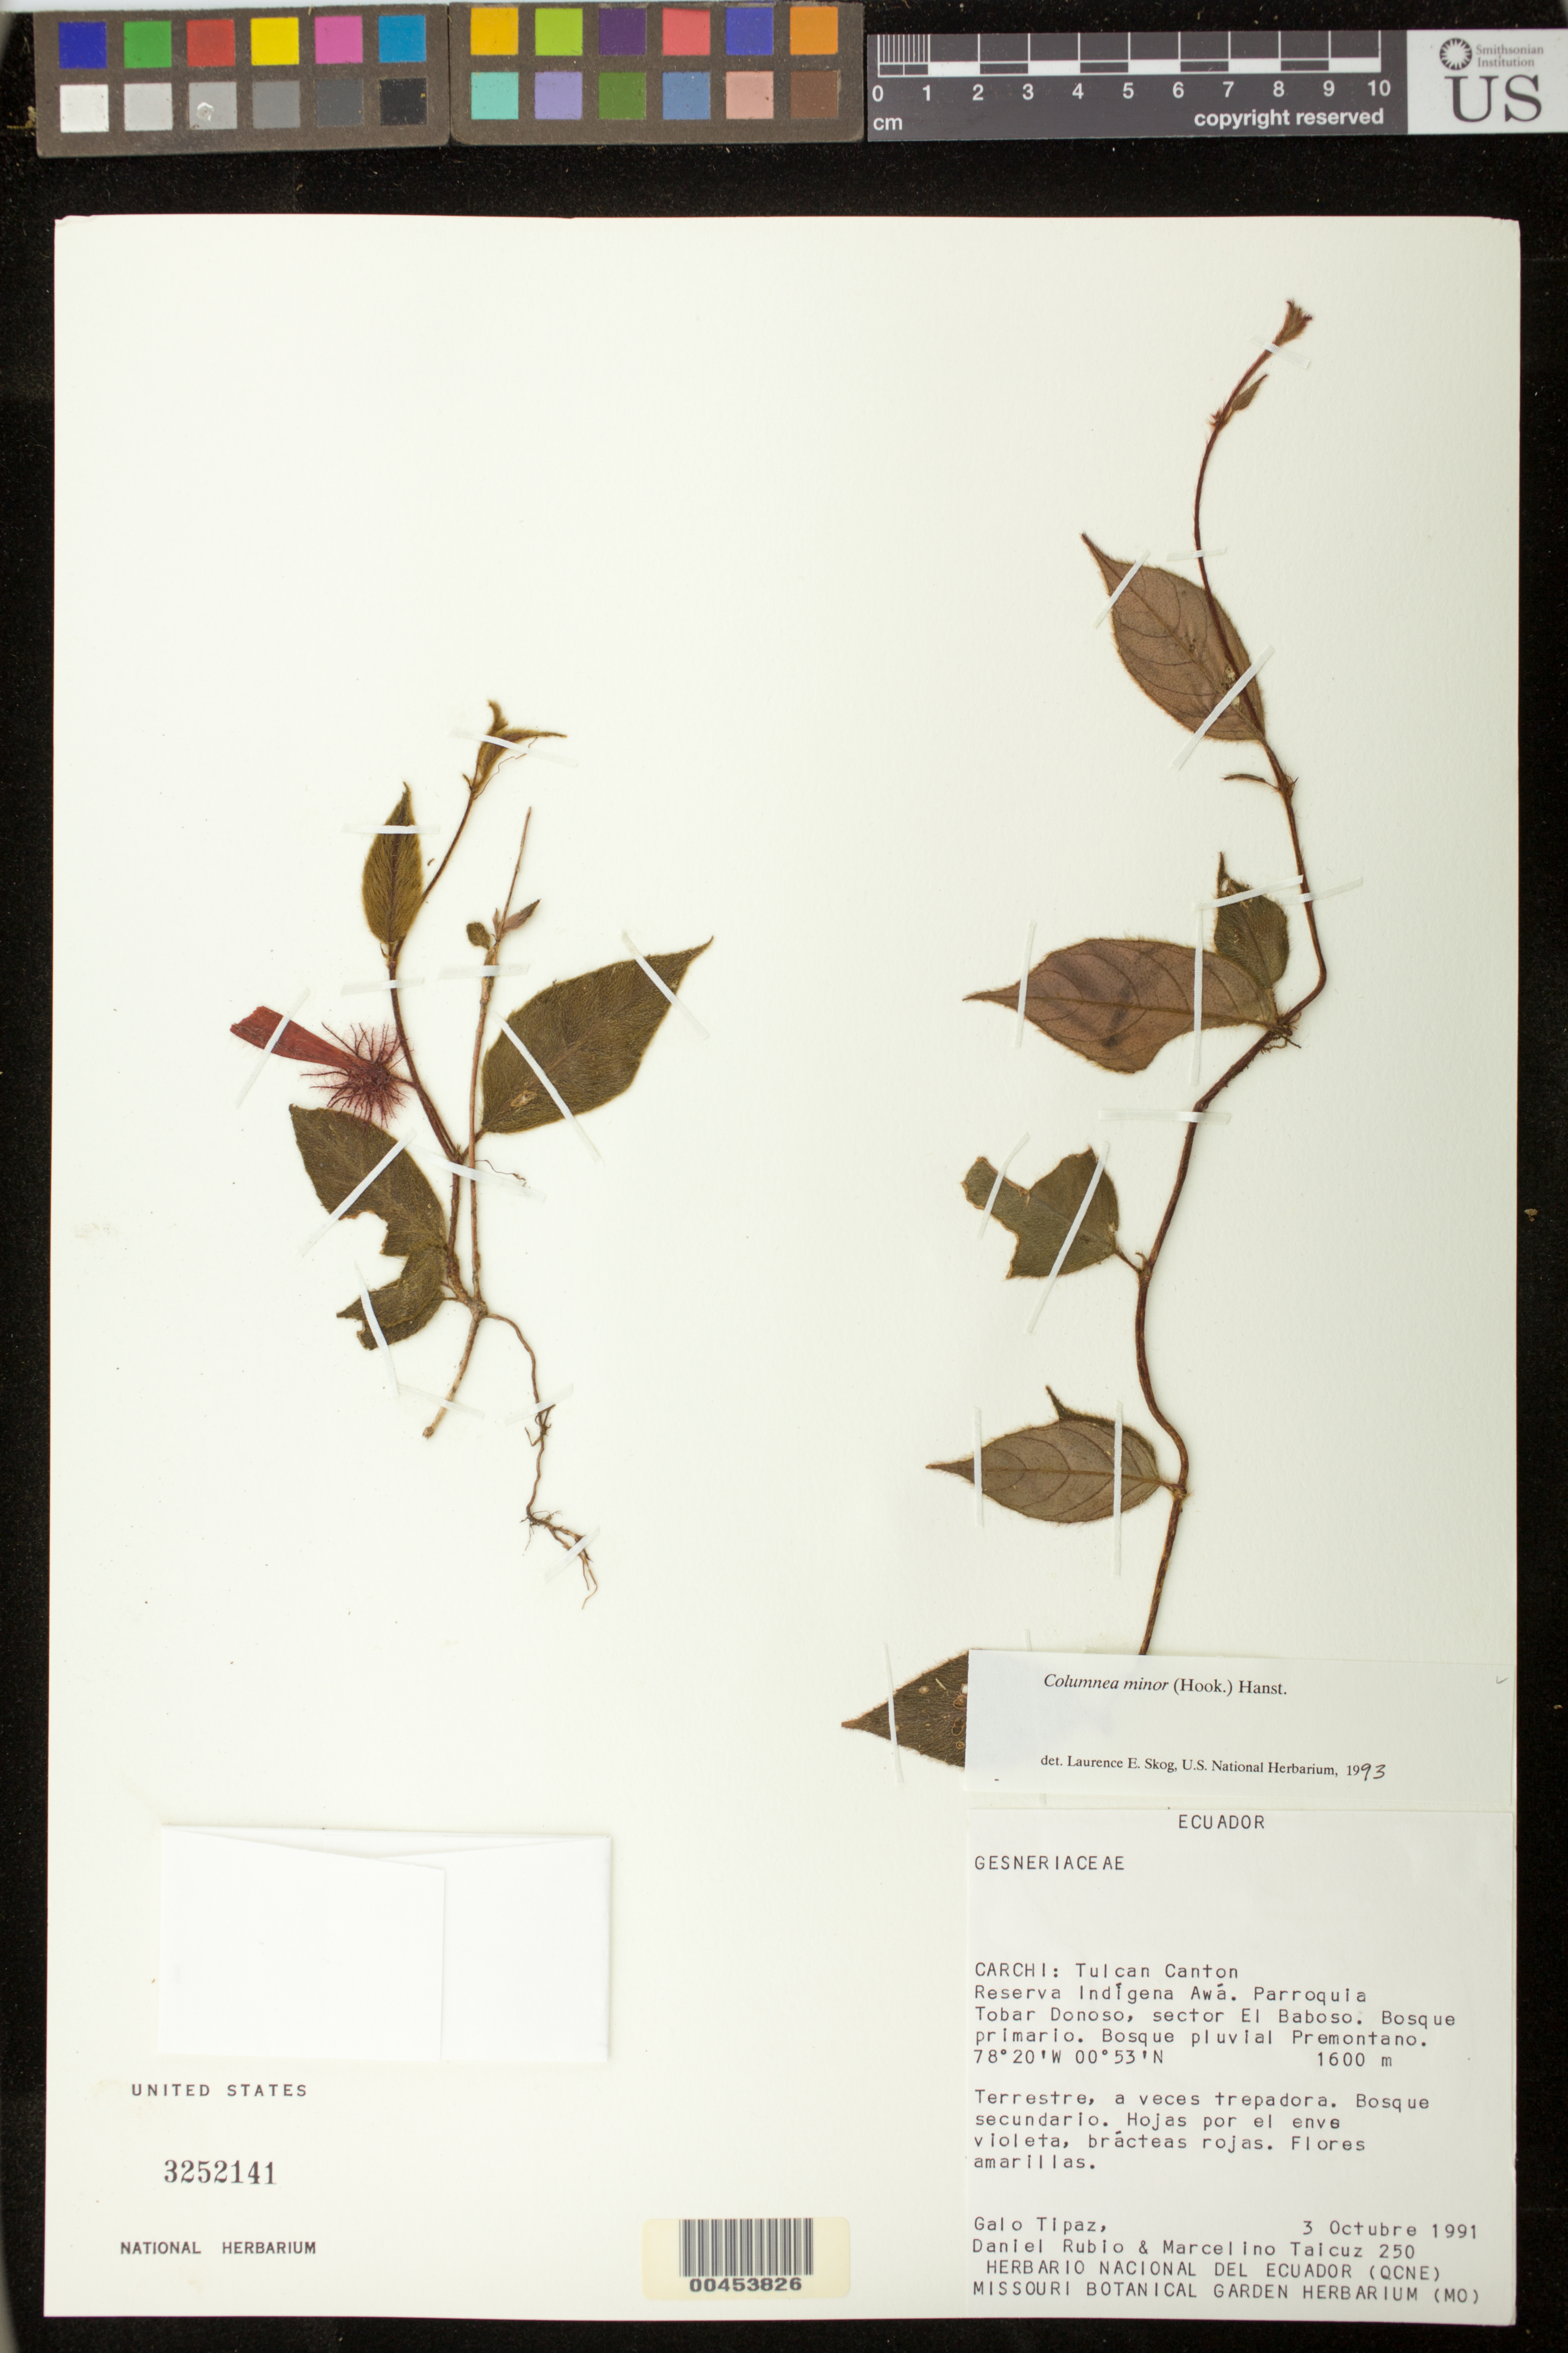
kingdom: Plantae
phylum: Tracheophyta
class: Magnoliopsida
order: Lamiales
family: Gesneriaceae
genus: Columnea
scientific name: Columnea minor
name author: (Hook.) Hanst.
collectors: G. Tipaz, D. Rubio & M. Taicuz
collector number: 250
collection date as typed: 03 Oct 1991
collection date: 1991-10-03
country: Ecuador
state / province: Carchi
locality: Tulcan Canton, Indigena Awa, Reserve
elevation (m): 1600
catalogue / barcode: US 3252141